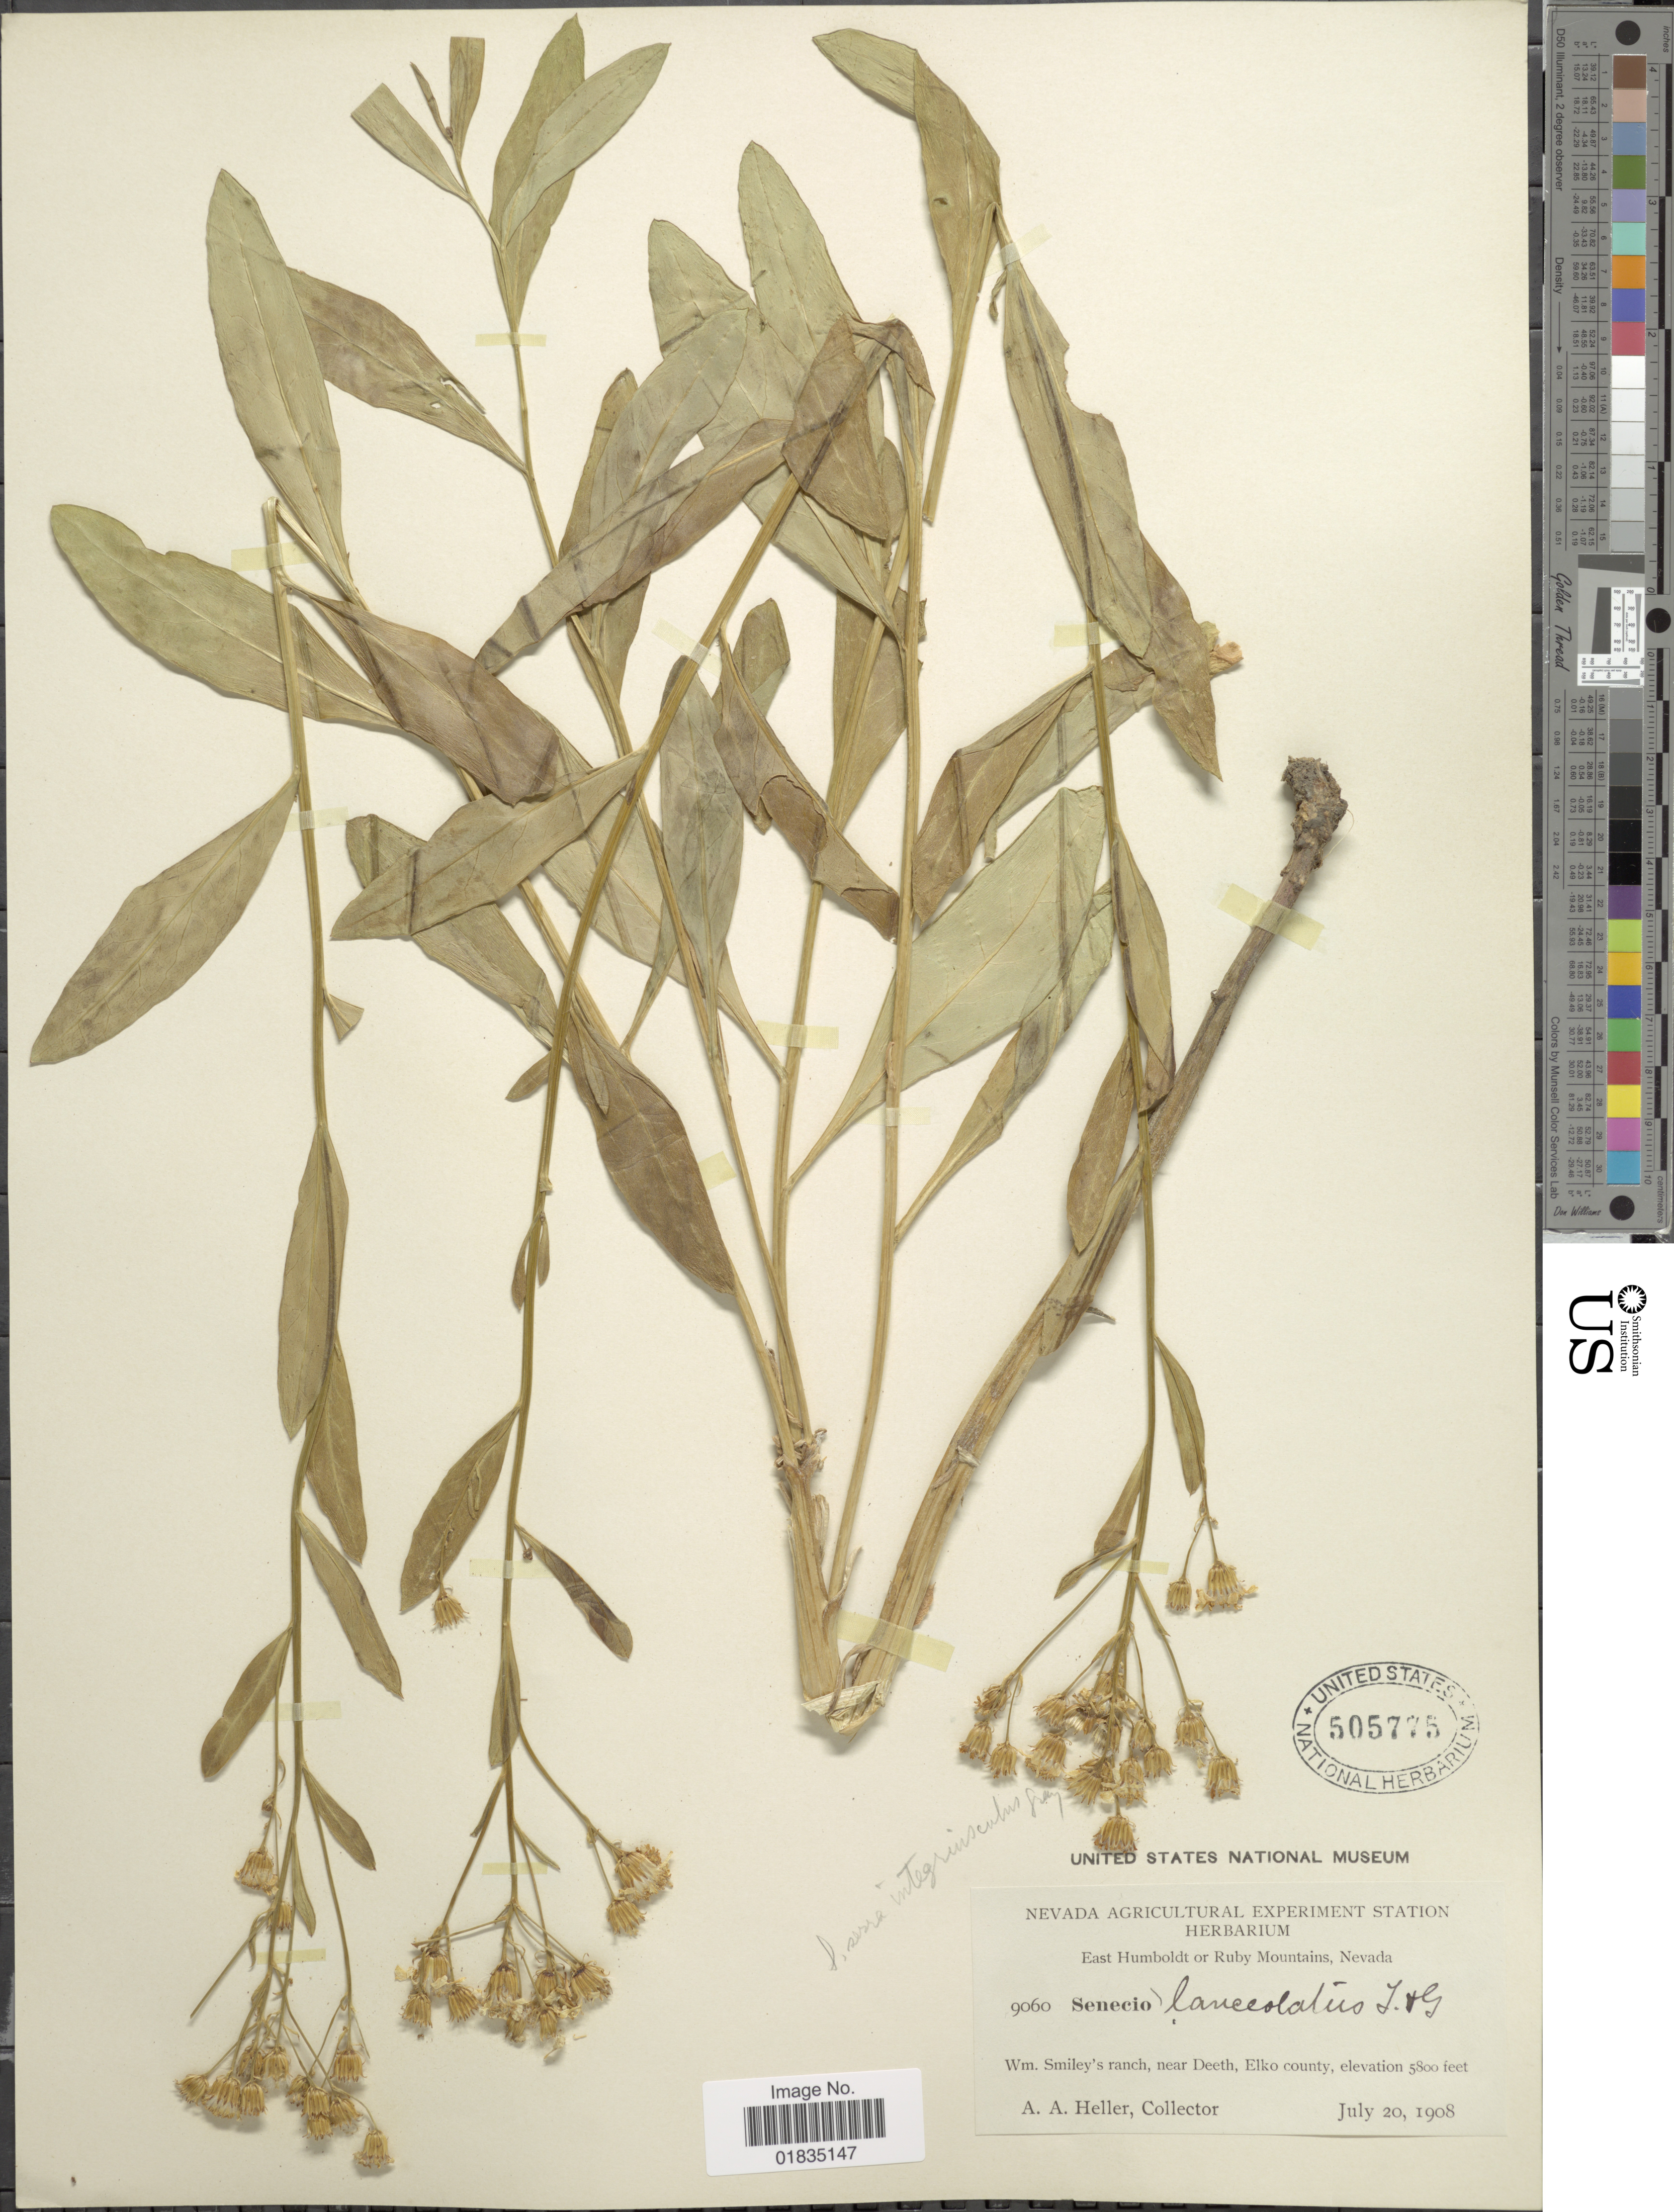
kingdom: Plantae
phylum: Tracheophyta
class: Magnoliopsida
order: Asterales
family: Asteraceae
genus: Senecio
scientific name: Senecio serra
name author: Hook.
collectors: A. A. Heller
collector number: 9060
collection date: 1908-07-20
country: United States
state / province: Nevada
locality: East Humboldt or Ruby Mountains, Wm. Smiley's ranch, near Deeth, Elko county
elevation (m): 2591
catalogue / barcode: US 505775